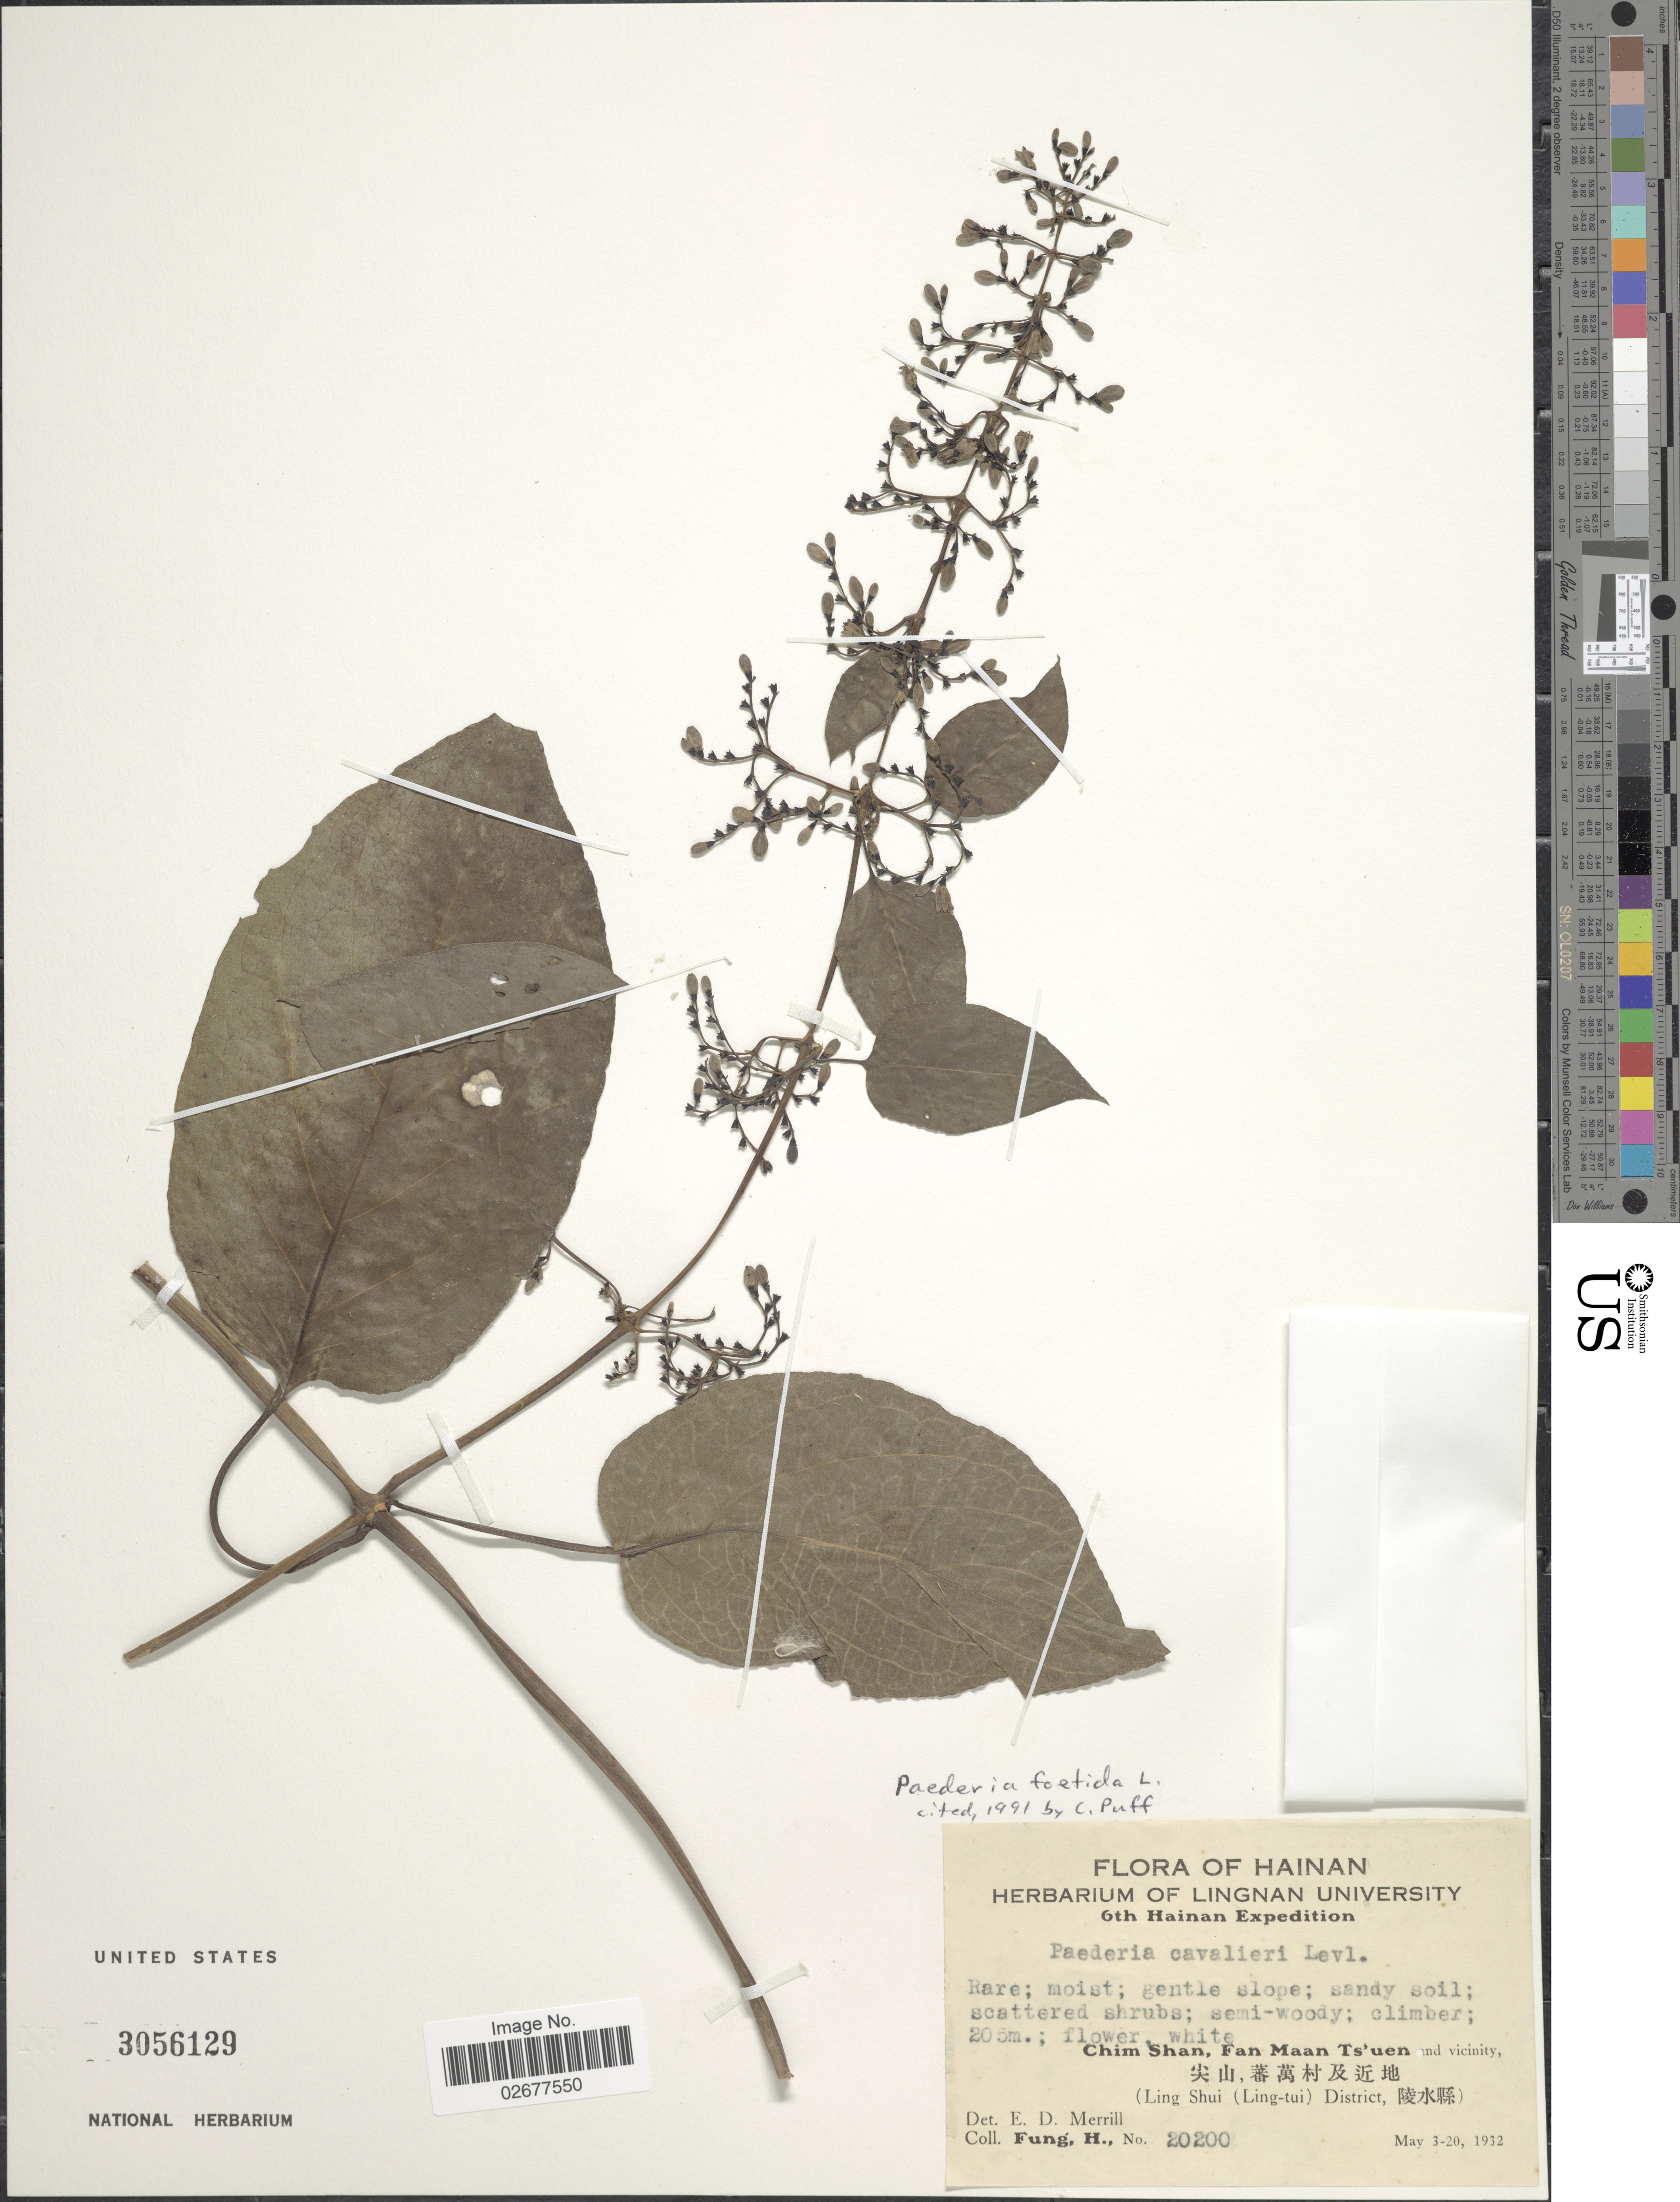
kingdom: Plantae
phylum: Tracheophyta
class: Magnoliopsida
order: Gentianales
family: Rubiaceae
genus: Paederia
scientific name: Paederia foetida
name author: Wall.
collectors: H. Fung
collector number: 20200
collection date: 1932-05-03/1932-05-20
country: China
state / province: Hainan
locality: Chim Shan, Fan Maan Ts'uen and vicinity, (Ling Shui (Ling-tui) District).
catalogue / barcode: US 3056129